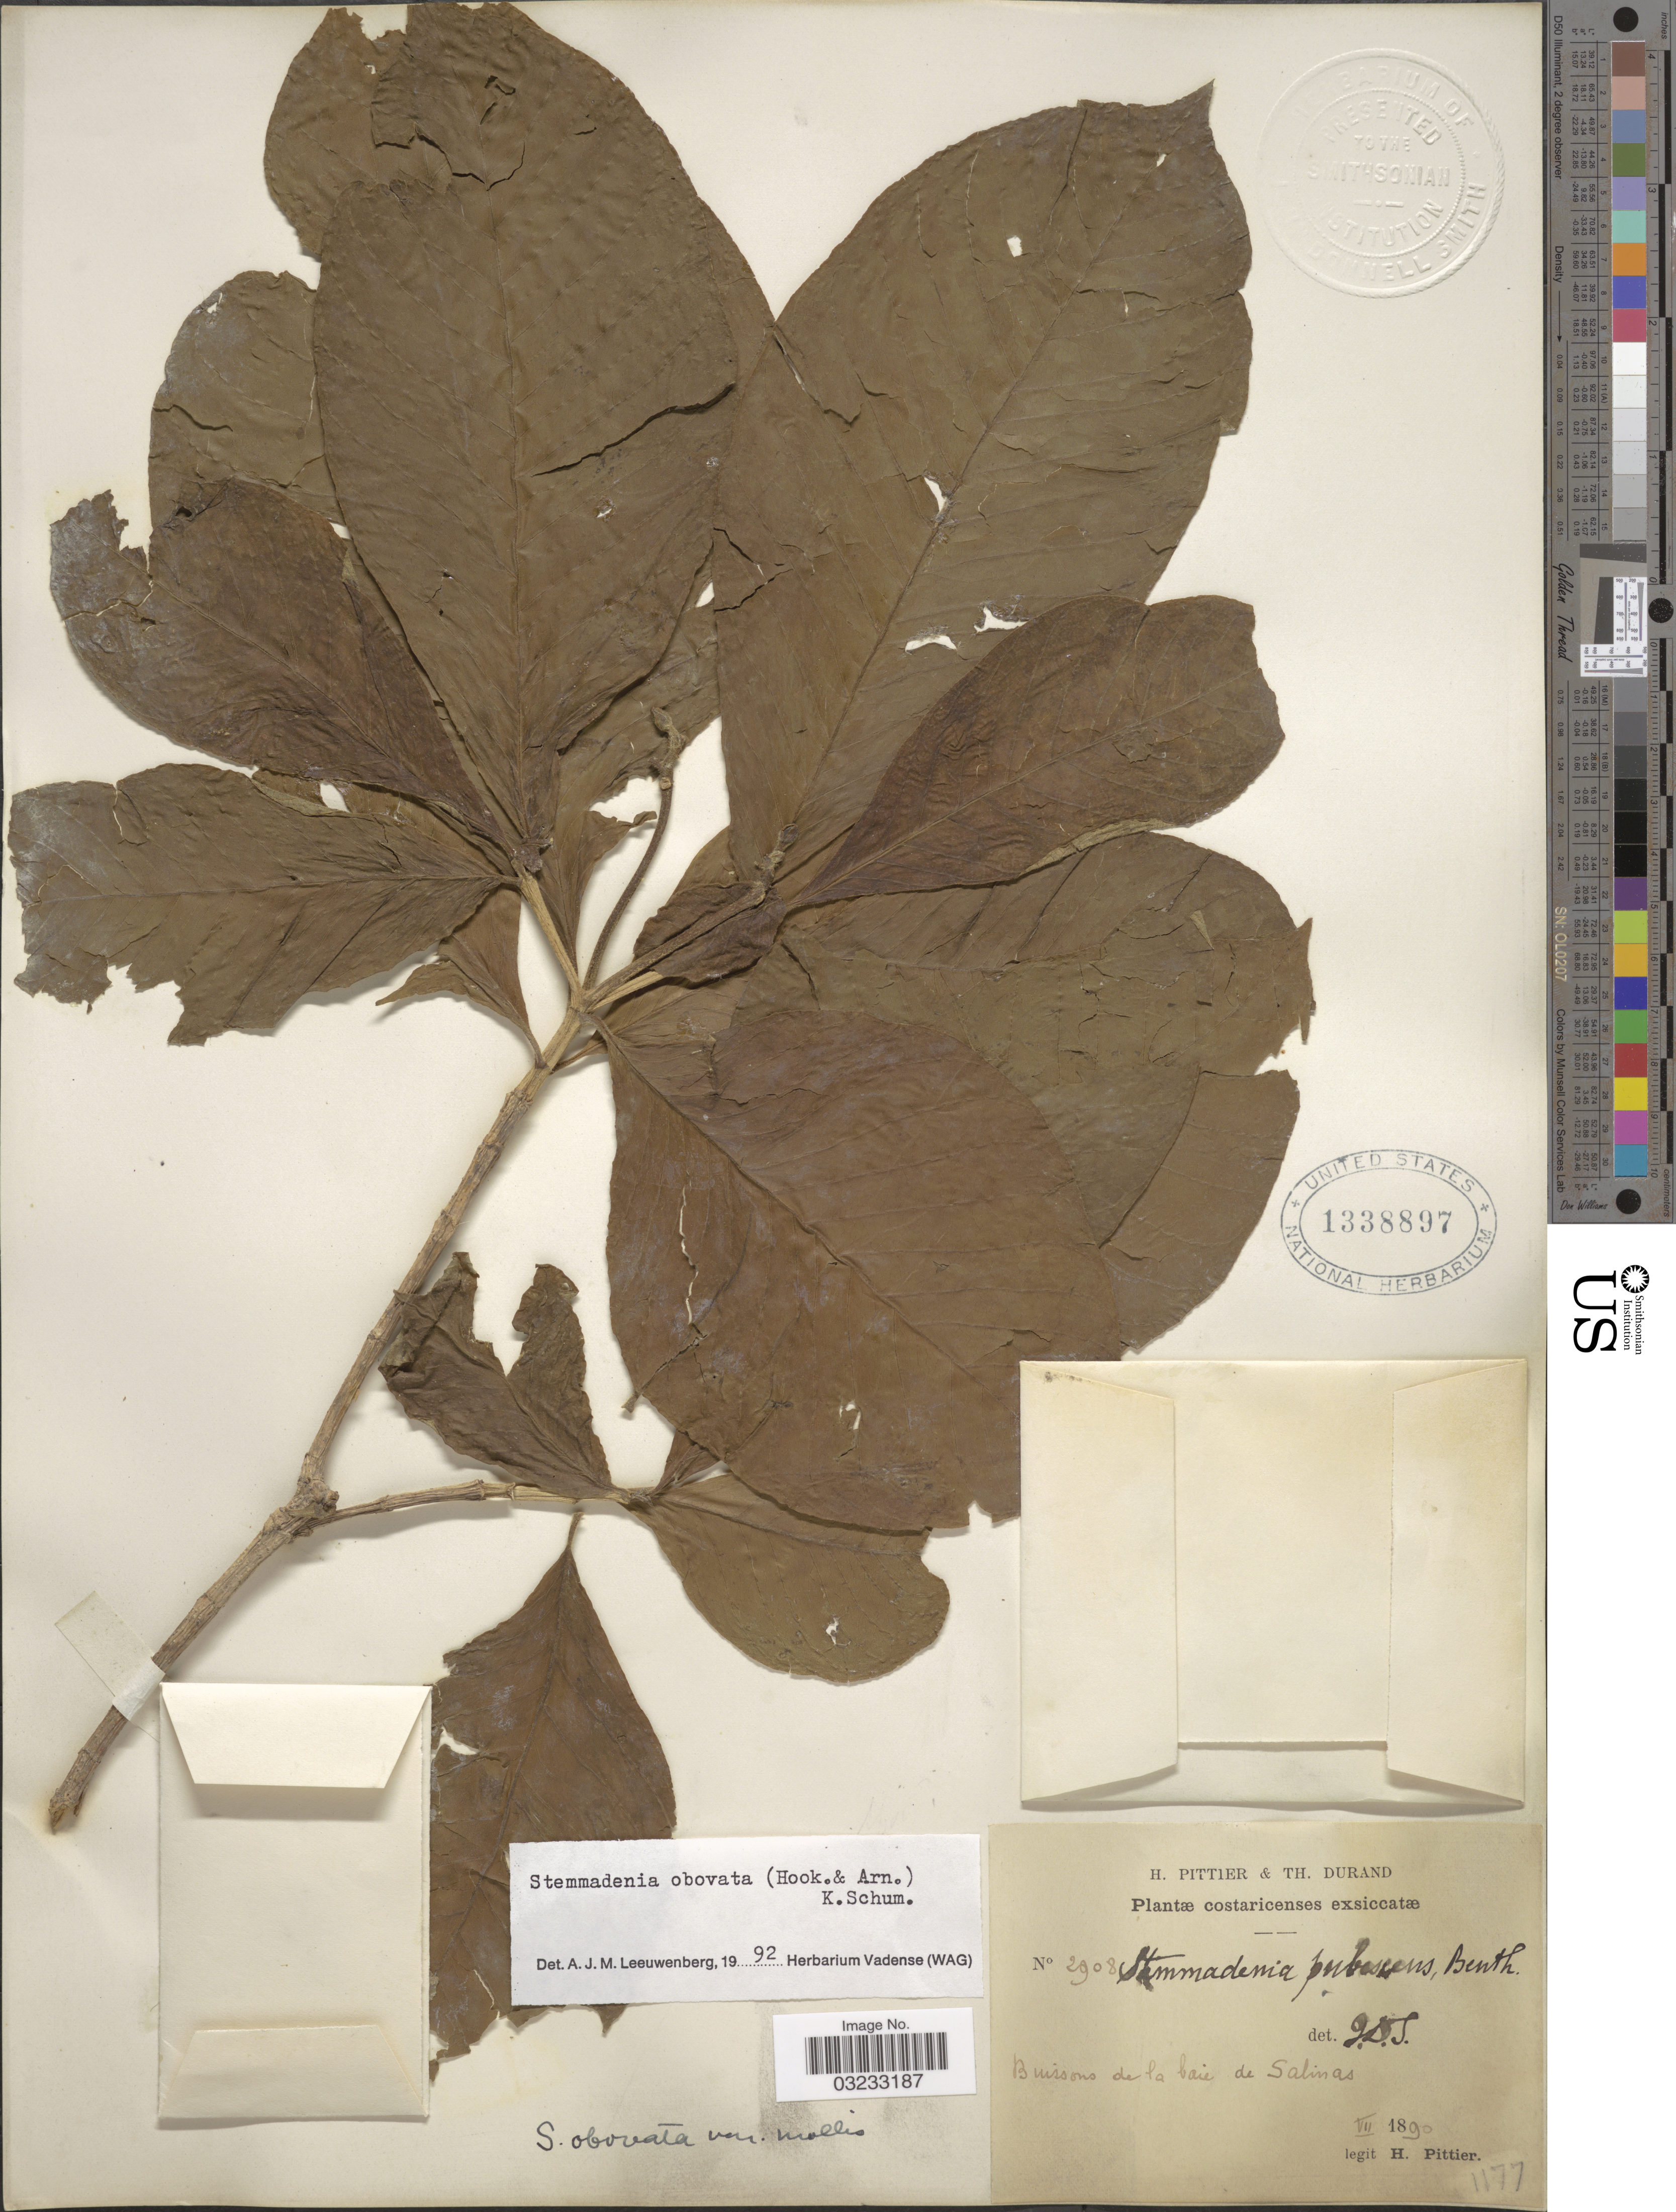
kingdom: Plantae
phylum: Tracheophyta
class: Magnoliopsida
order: Gentianales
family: Apocynaceae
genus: Stemmadenia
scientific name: Stemmadenia obovata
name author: (Hook. & Arn.) K. Schum.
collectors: H. F. Pittier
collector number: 2908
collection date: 1890-07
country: Costa Rica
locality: Buissons de la baie de Salinas.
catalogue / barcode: US 1338897